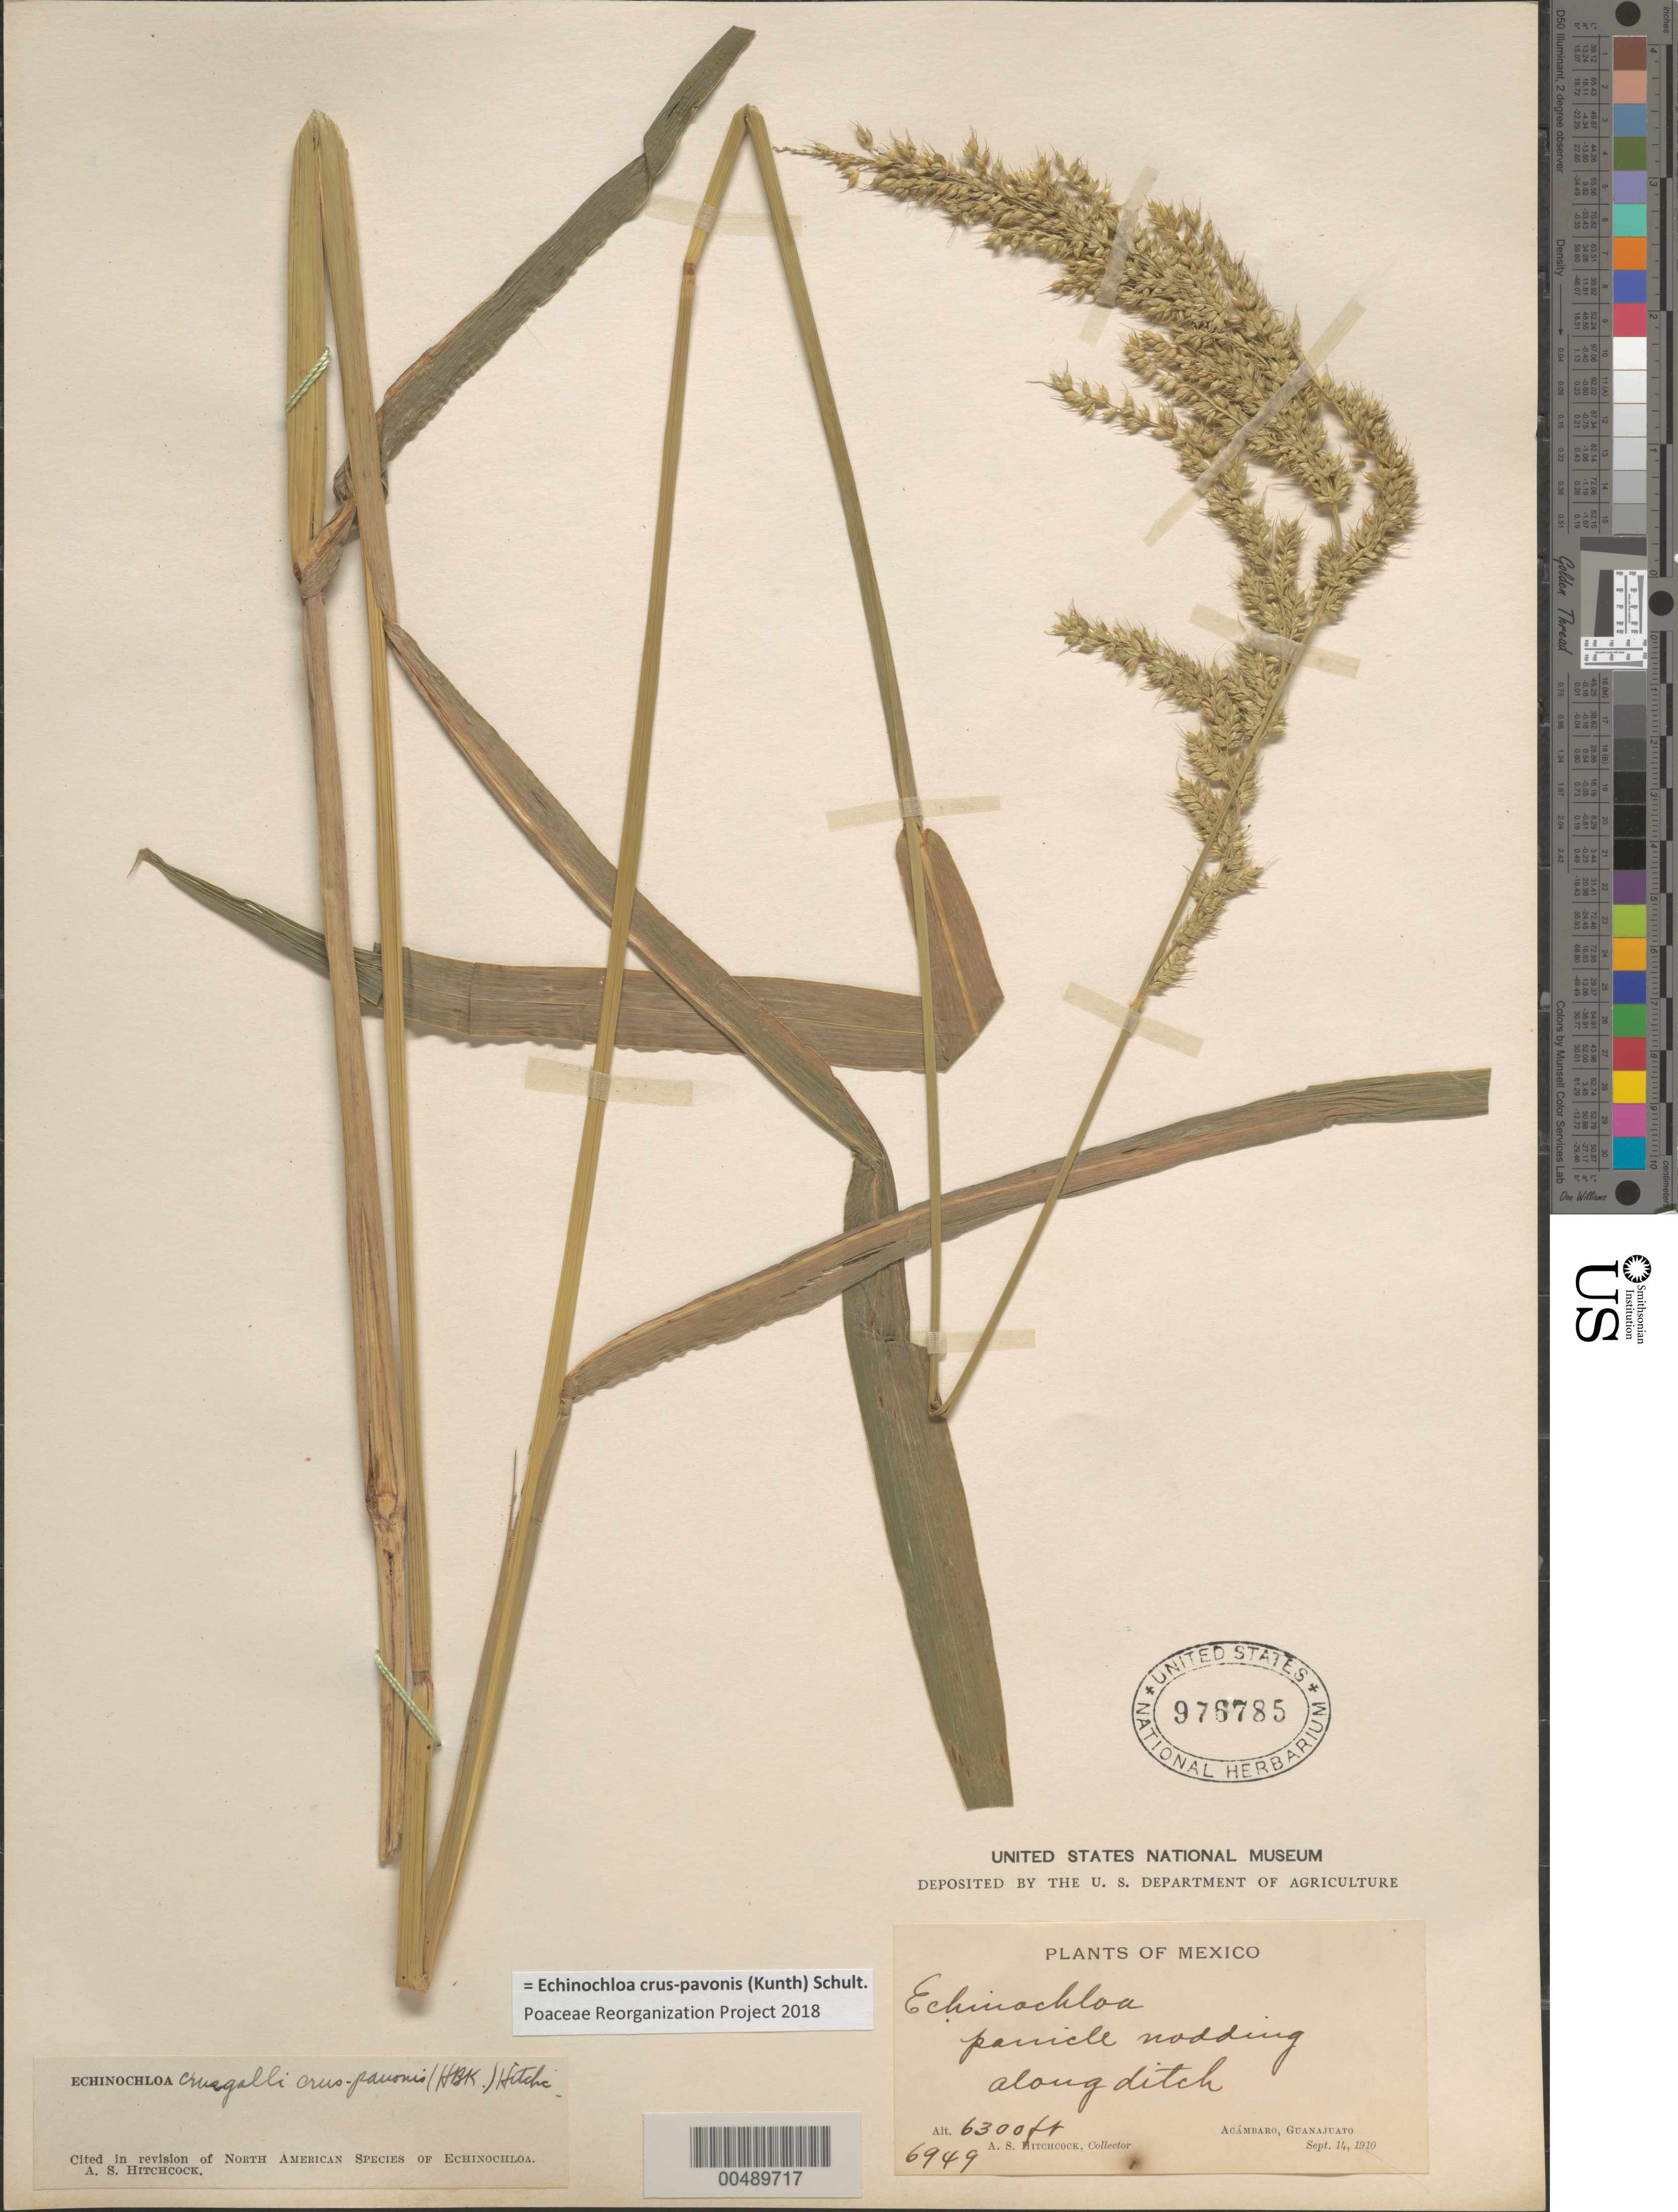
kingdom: Plantae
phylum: Tracheophyta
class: Liliopsida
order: Poales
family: Poaceae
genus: Echinochloa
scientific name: Echinochloa crus-pavonis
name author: (Kunth) Schult.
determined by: Poaceae Reorganization Project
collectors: A. S. Hitchcock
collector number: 6949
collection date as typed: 14 Sep 1910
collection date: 1910-09-14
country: Mexico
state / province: Guanajuato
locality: Acámbaro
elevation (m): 1920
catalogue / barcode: US 976785